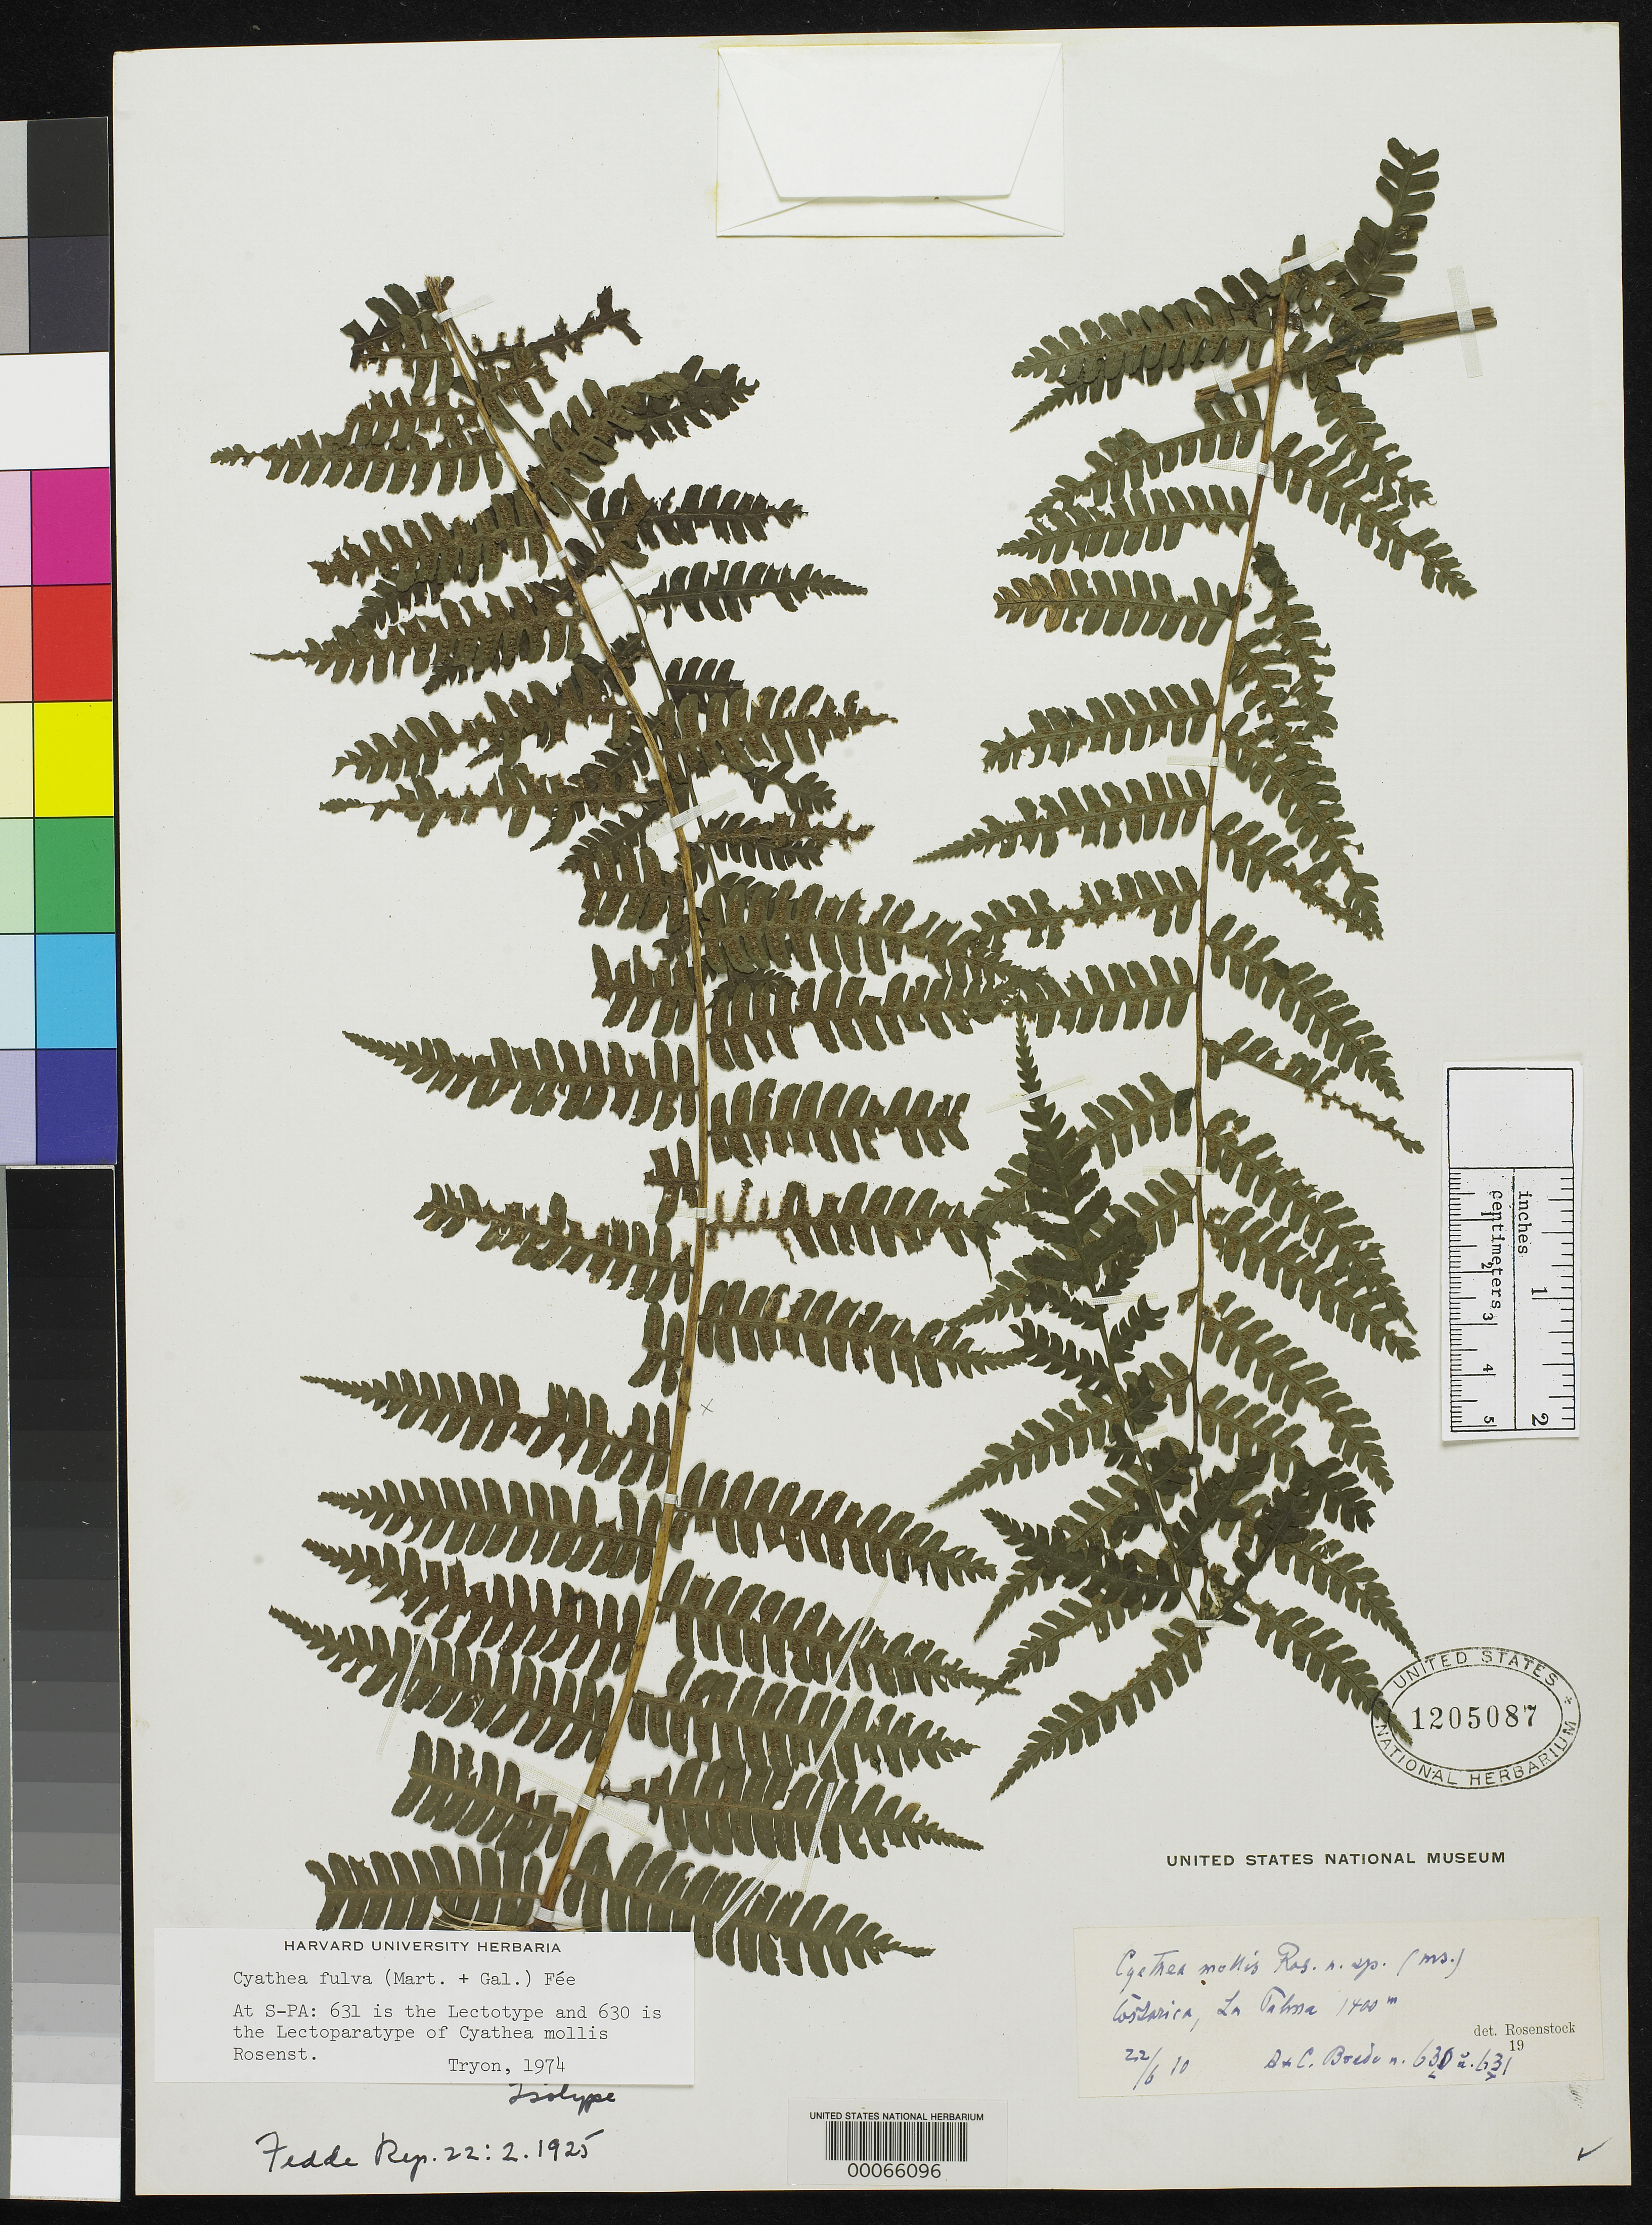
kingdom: Plantae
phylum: Tracheophyta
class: Polypodiopsida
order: Cyatheales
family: Cyatheaceae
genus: Cyathea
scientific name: Cyathea mollis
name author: Rosenst.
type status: Isosyntype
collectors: A. C. Brade & A. Brade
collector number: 630 & 631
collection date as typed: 22 Jun 1910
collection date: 1910-06-22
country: Costa Rica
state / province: San José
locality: La Palma.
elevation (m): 1400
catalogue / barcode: US 1205087